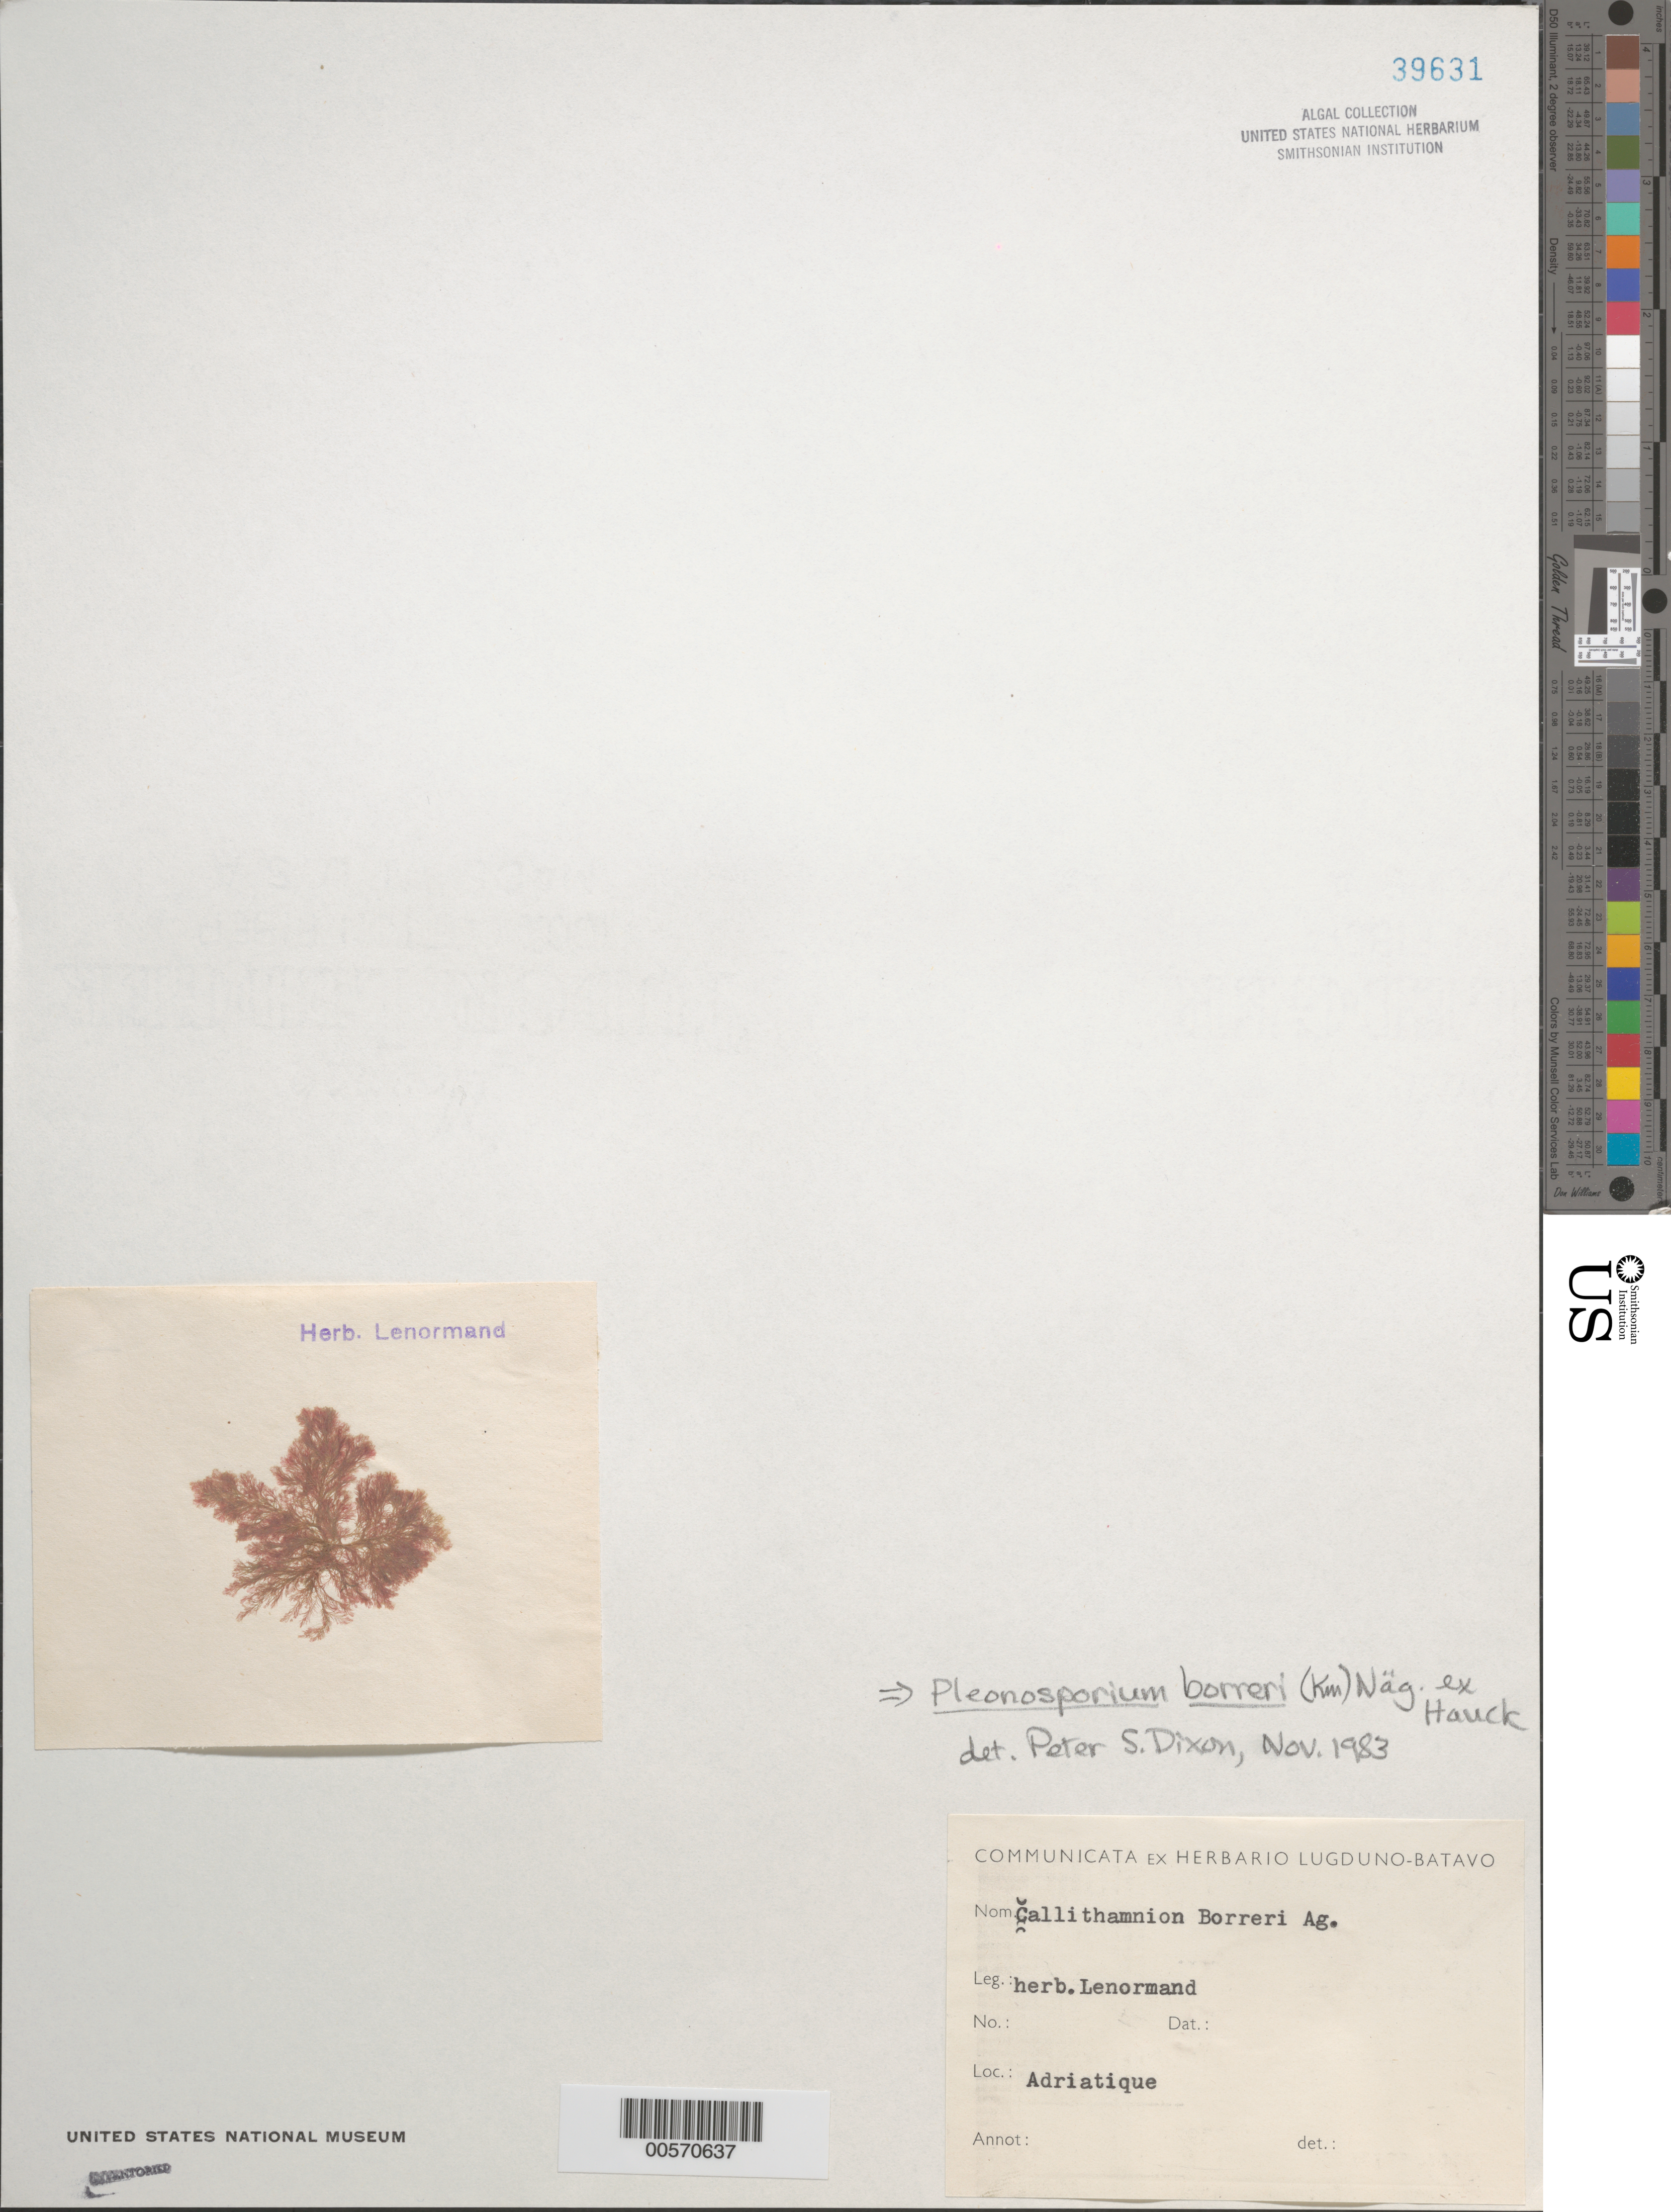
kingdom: Plantae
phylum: Rhodophyta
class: Florideophyceae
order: Ceramiales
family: Wrangeliaceae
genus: Pleonosporium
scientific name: Pleonosporium borreri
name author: (Sm.) Näg.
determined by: Dixon, P. S.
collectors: S. Lenormand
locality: Adriatic Sea (Adriatique)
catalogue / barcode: US 39631